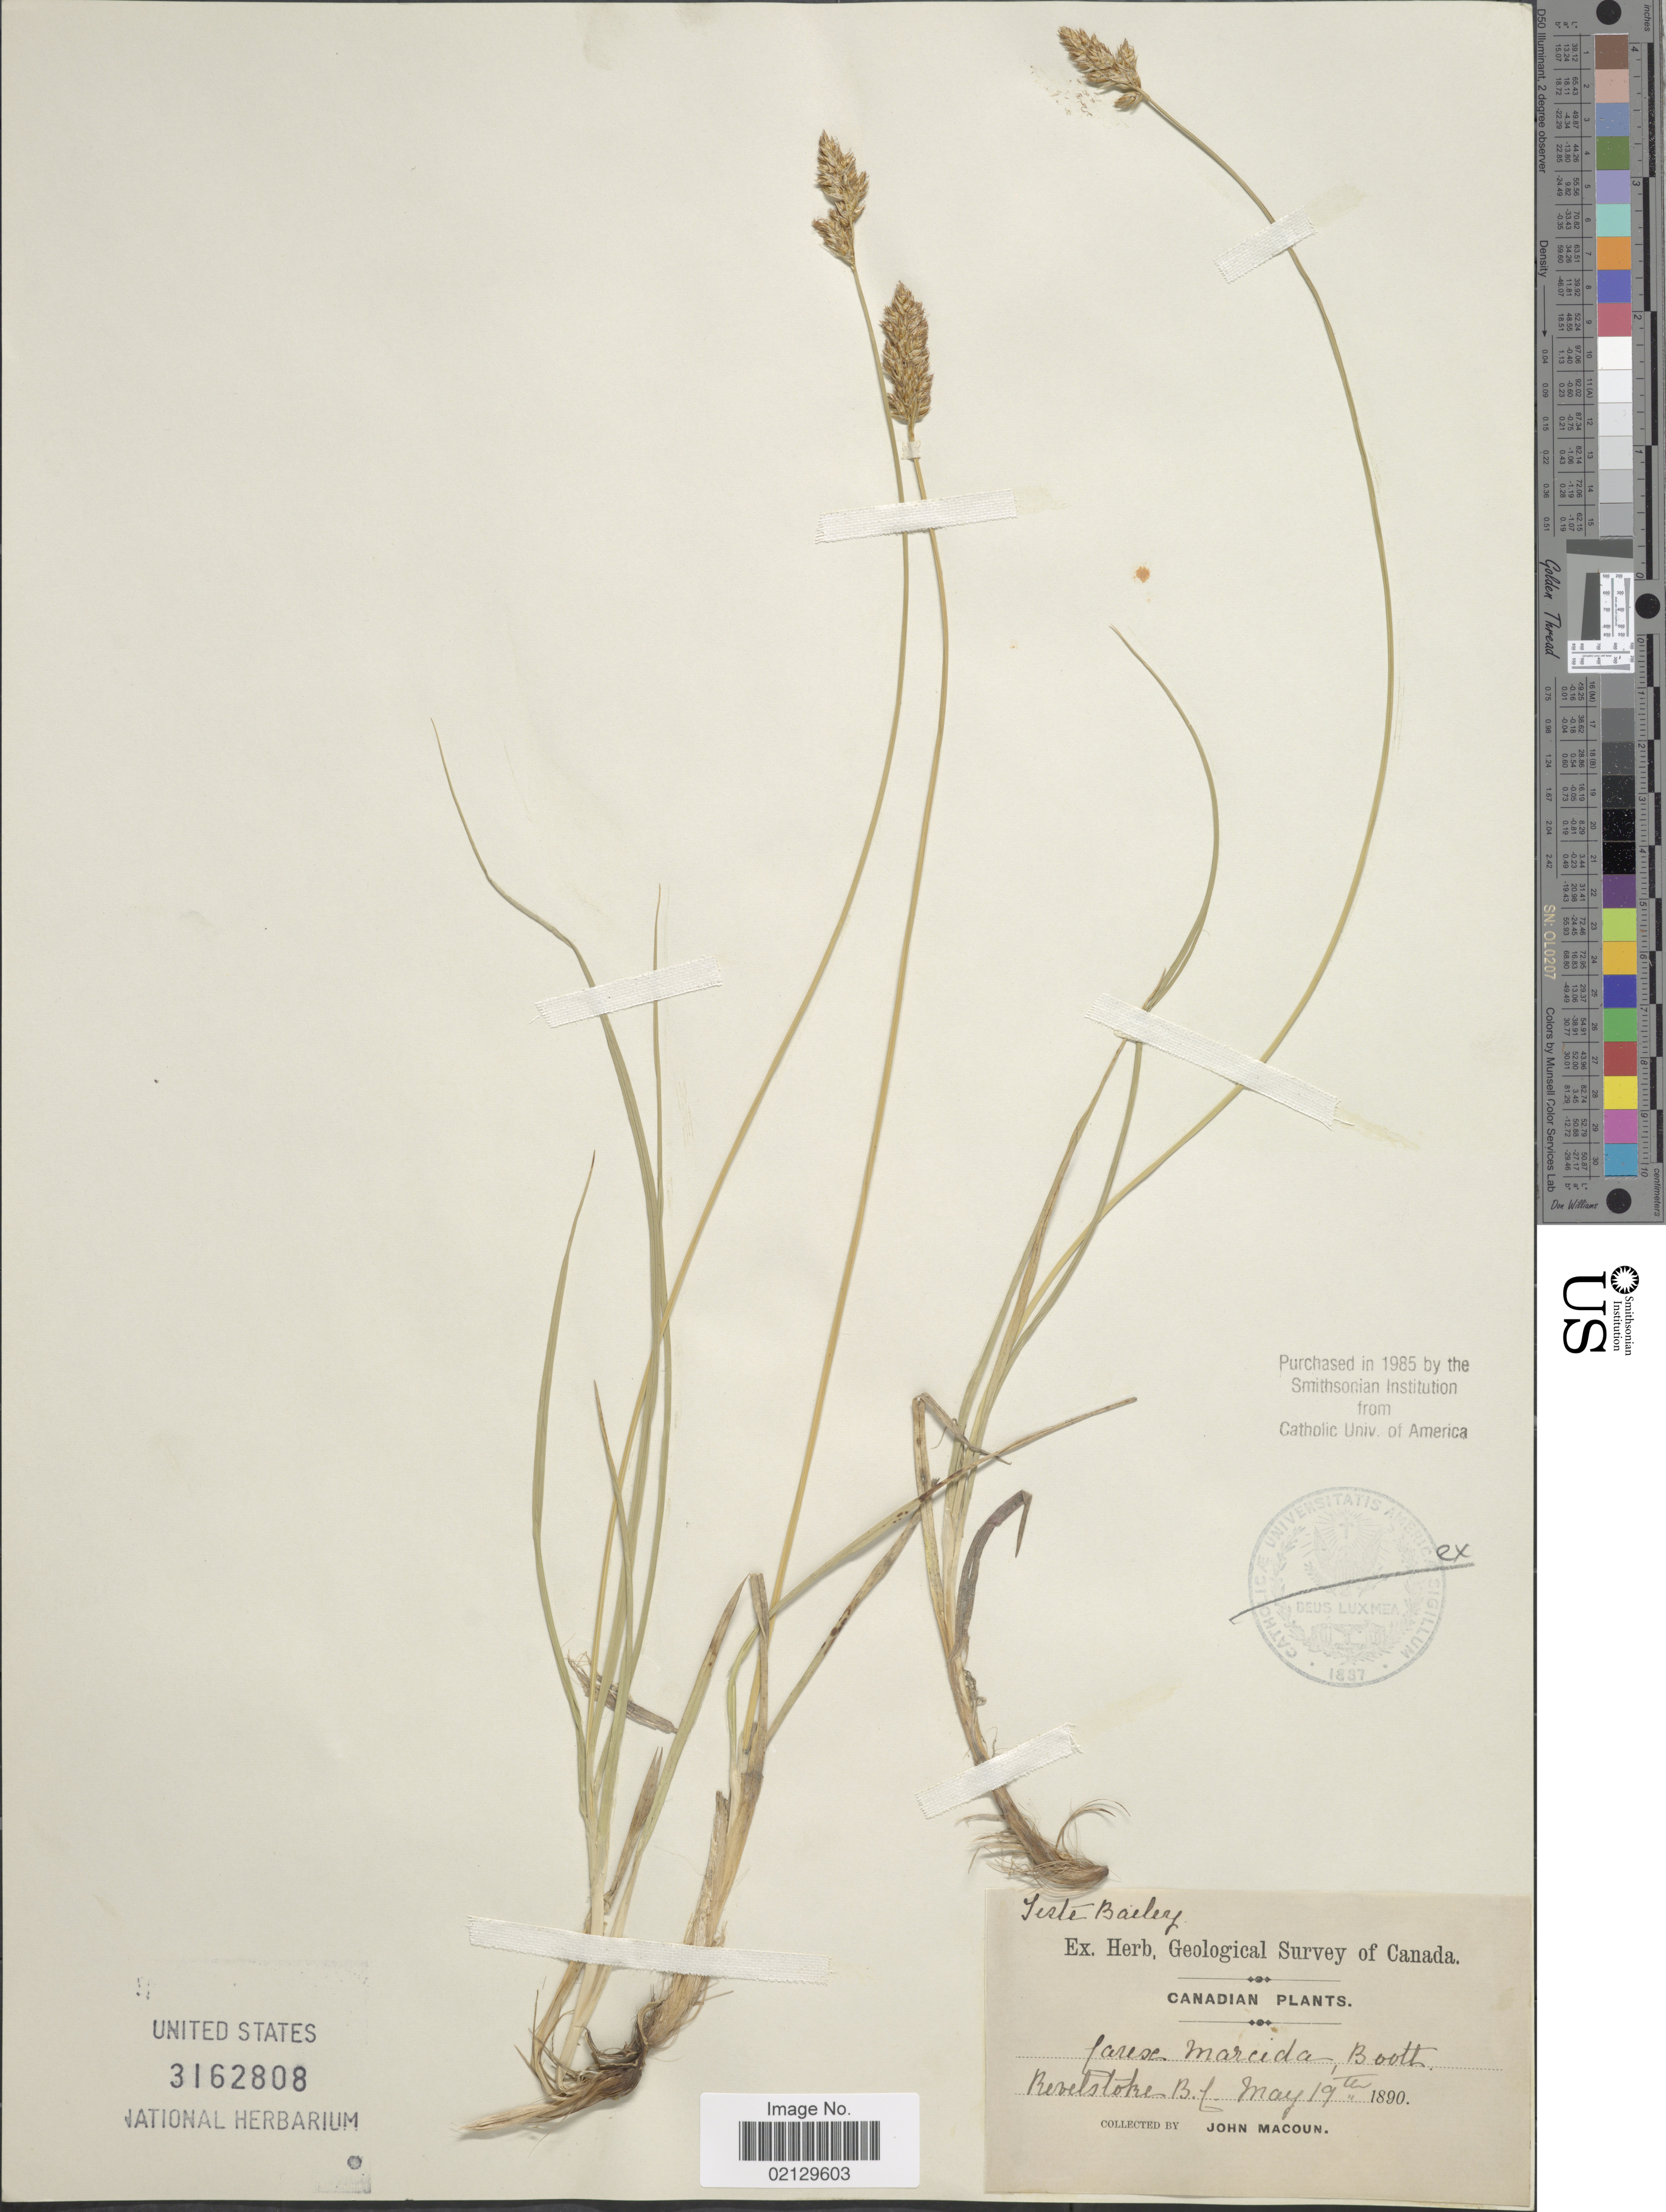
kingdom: Plantae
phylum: Tracheophyta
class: Liliopsida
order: Poales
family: Cyperaceae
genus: Carex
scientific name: Carex praegracilis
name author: W. Boott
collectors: J. Macoun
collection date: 1890-05-19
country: Canada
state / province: British Columbia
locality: Revelstoke, B.C.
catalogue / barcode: US 3162808